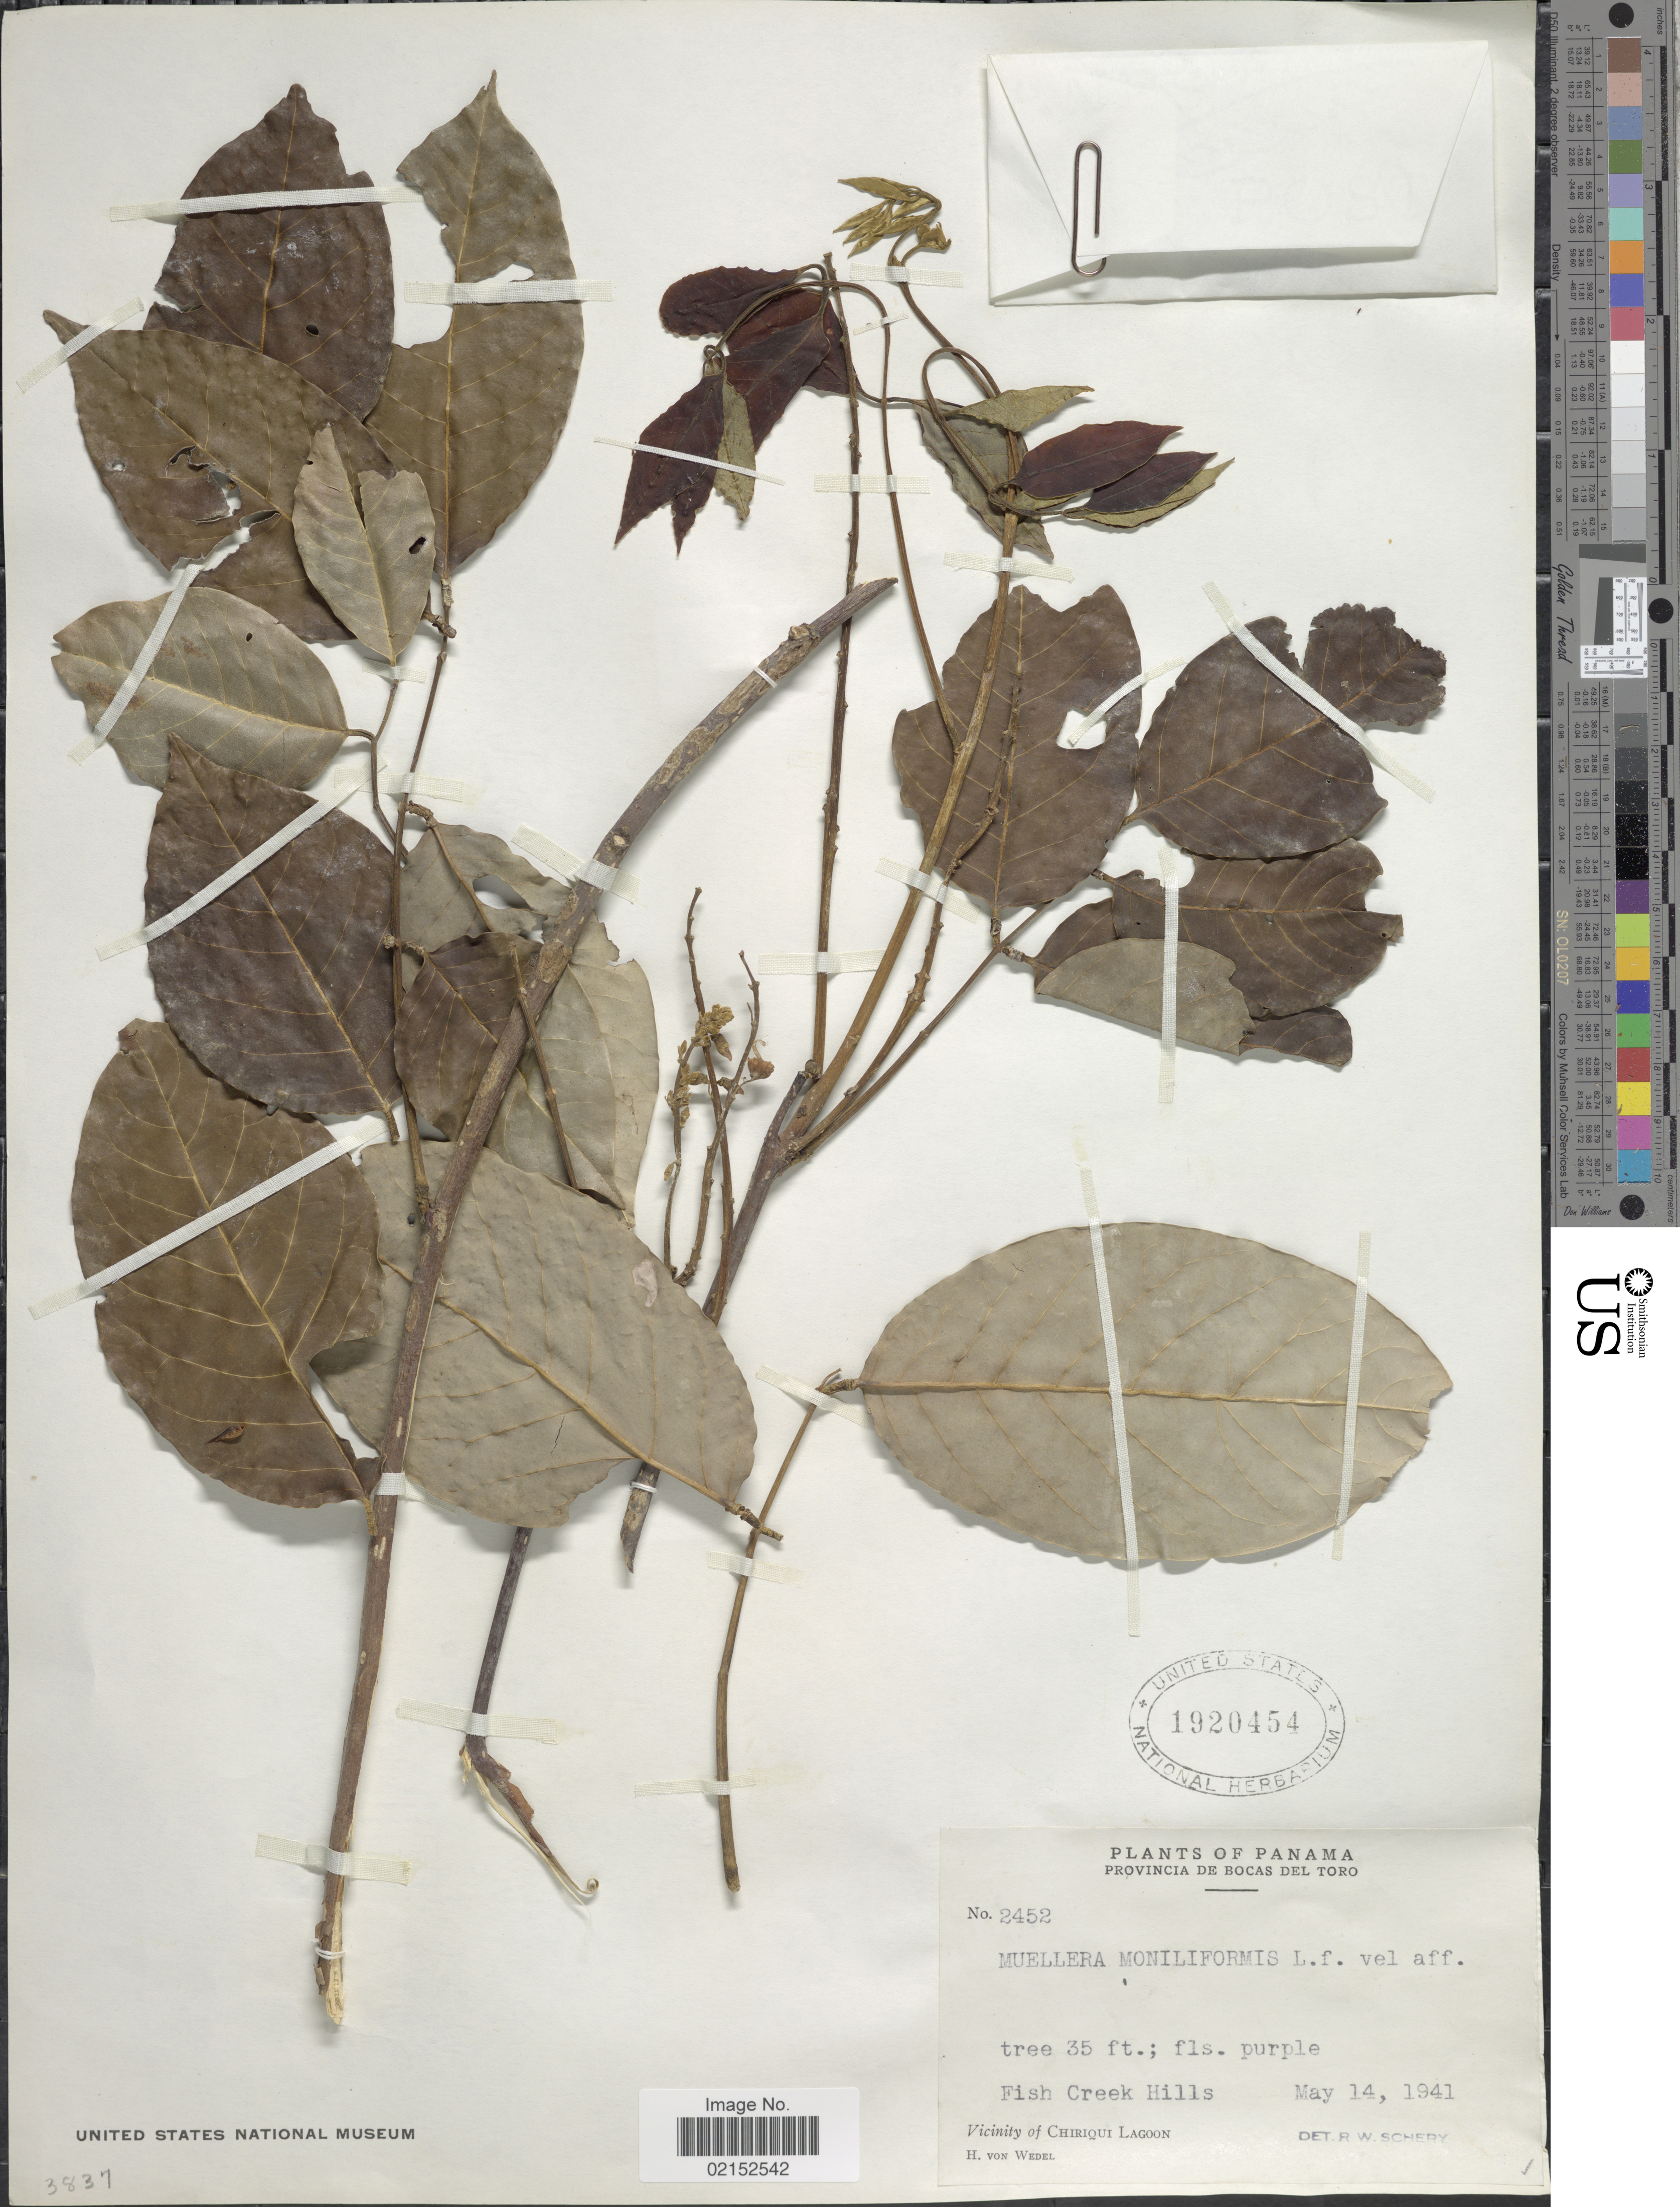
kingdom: Plantae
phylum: Tracheophyta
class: Magnoliopsida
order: Fabales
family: Fabaceae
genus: Muellera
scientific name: Muellera frutescens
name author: (Aubl.) Standl.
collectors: H. von Wedel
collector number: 2452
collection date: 1941-05-14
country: Panama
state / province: Bocas del Toro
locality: Fish Creek Hills. Vicinity of Chiriqui Lagoon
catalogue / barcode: US 1920454